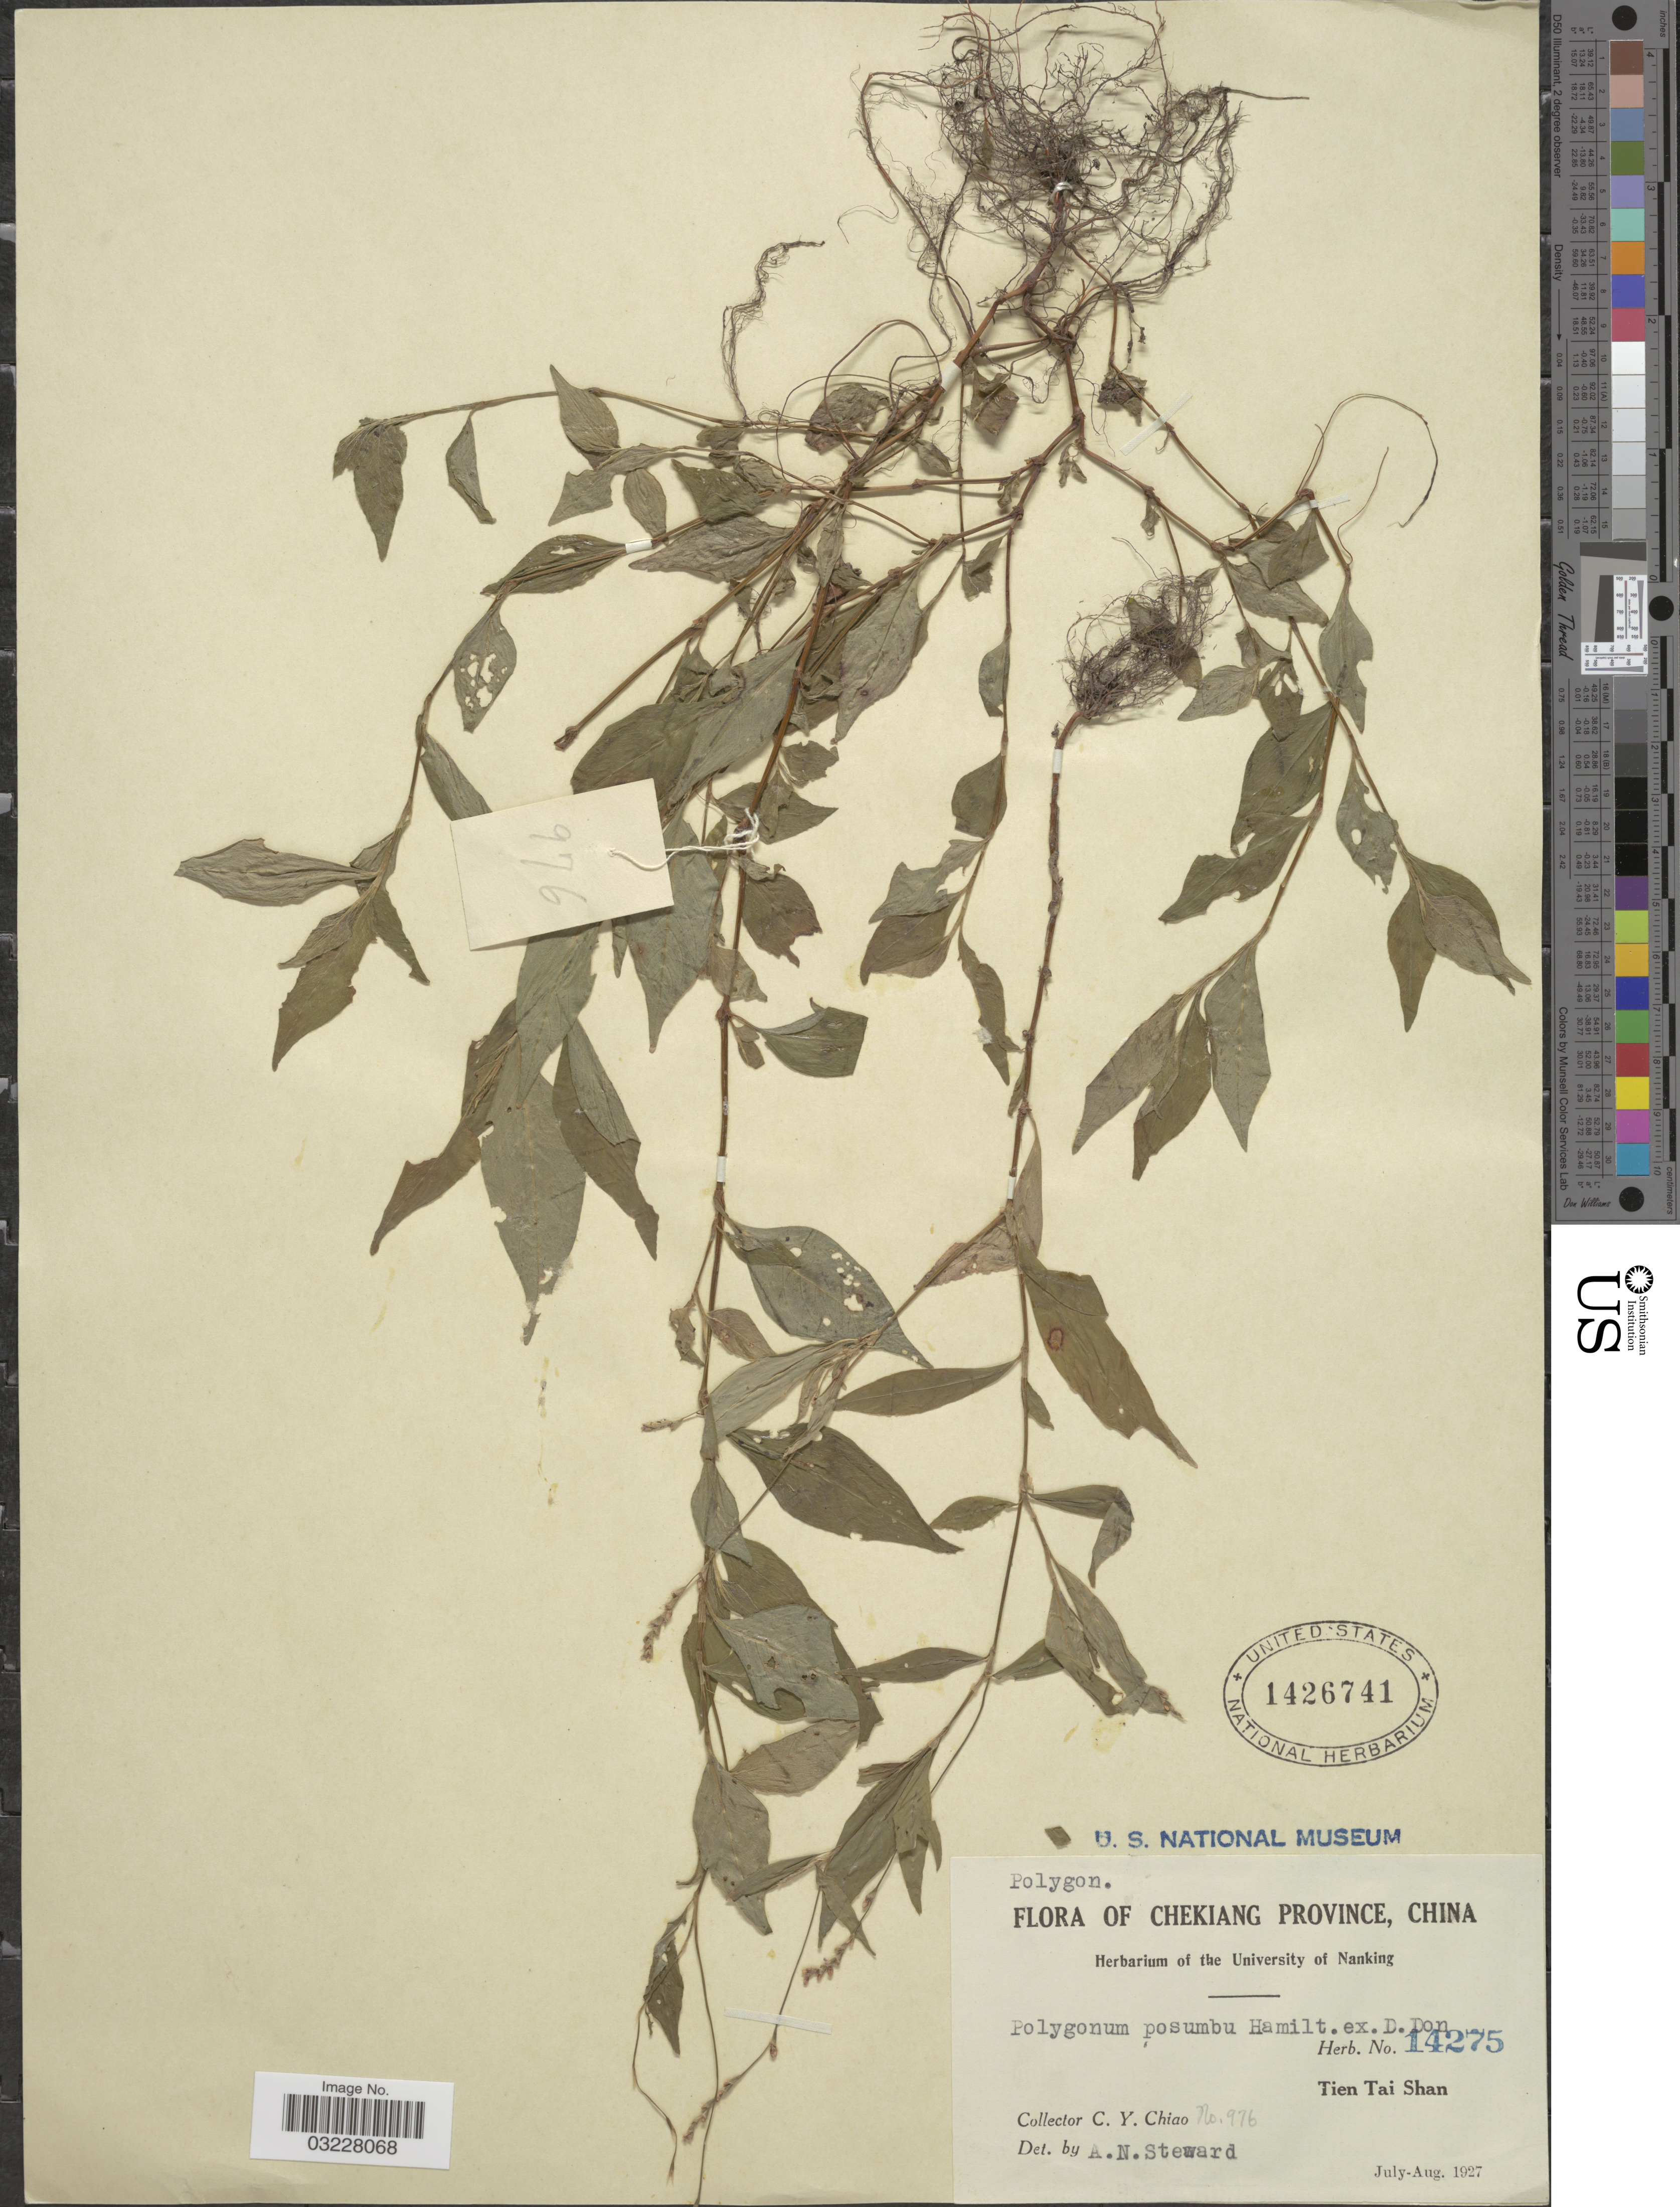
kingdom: Plantae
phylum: Tracheophyta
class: Magnoliopsida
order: Caryophyllales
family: Polygonaceae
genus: Polygonum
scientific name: Polygonum caespitosum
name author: Blume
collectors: C. Y. Chiao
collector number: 976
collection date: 1927-07/1927-08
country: China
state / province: Zhejiang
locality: Chekiang Province. Tien Tai Shan.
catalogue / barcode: US 1426741